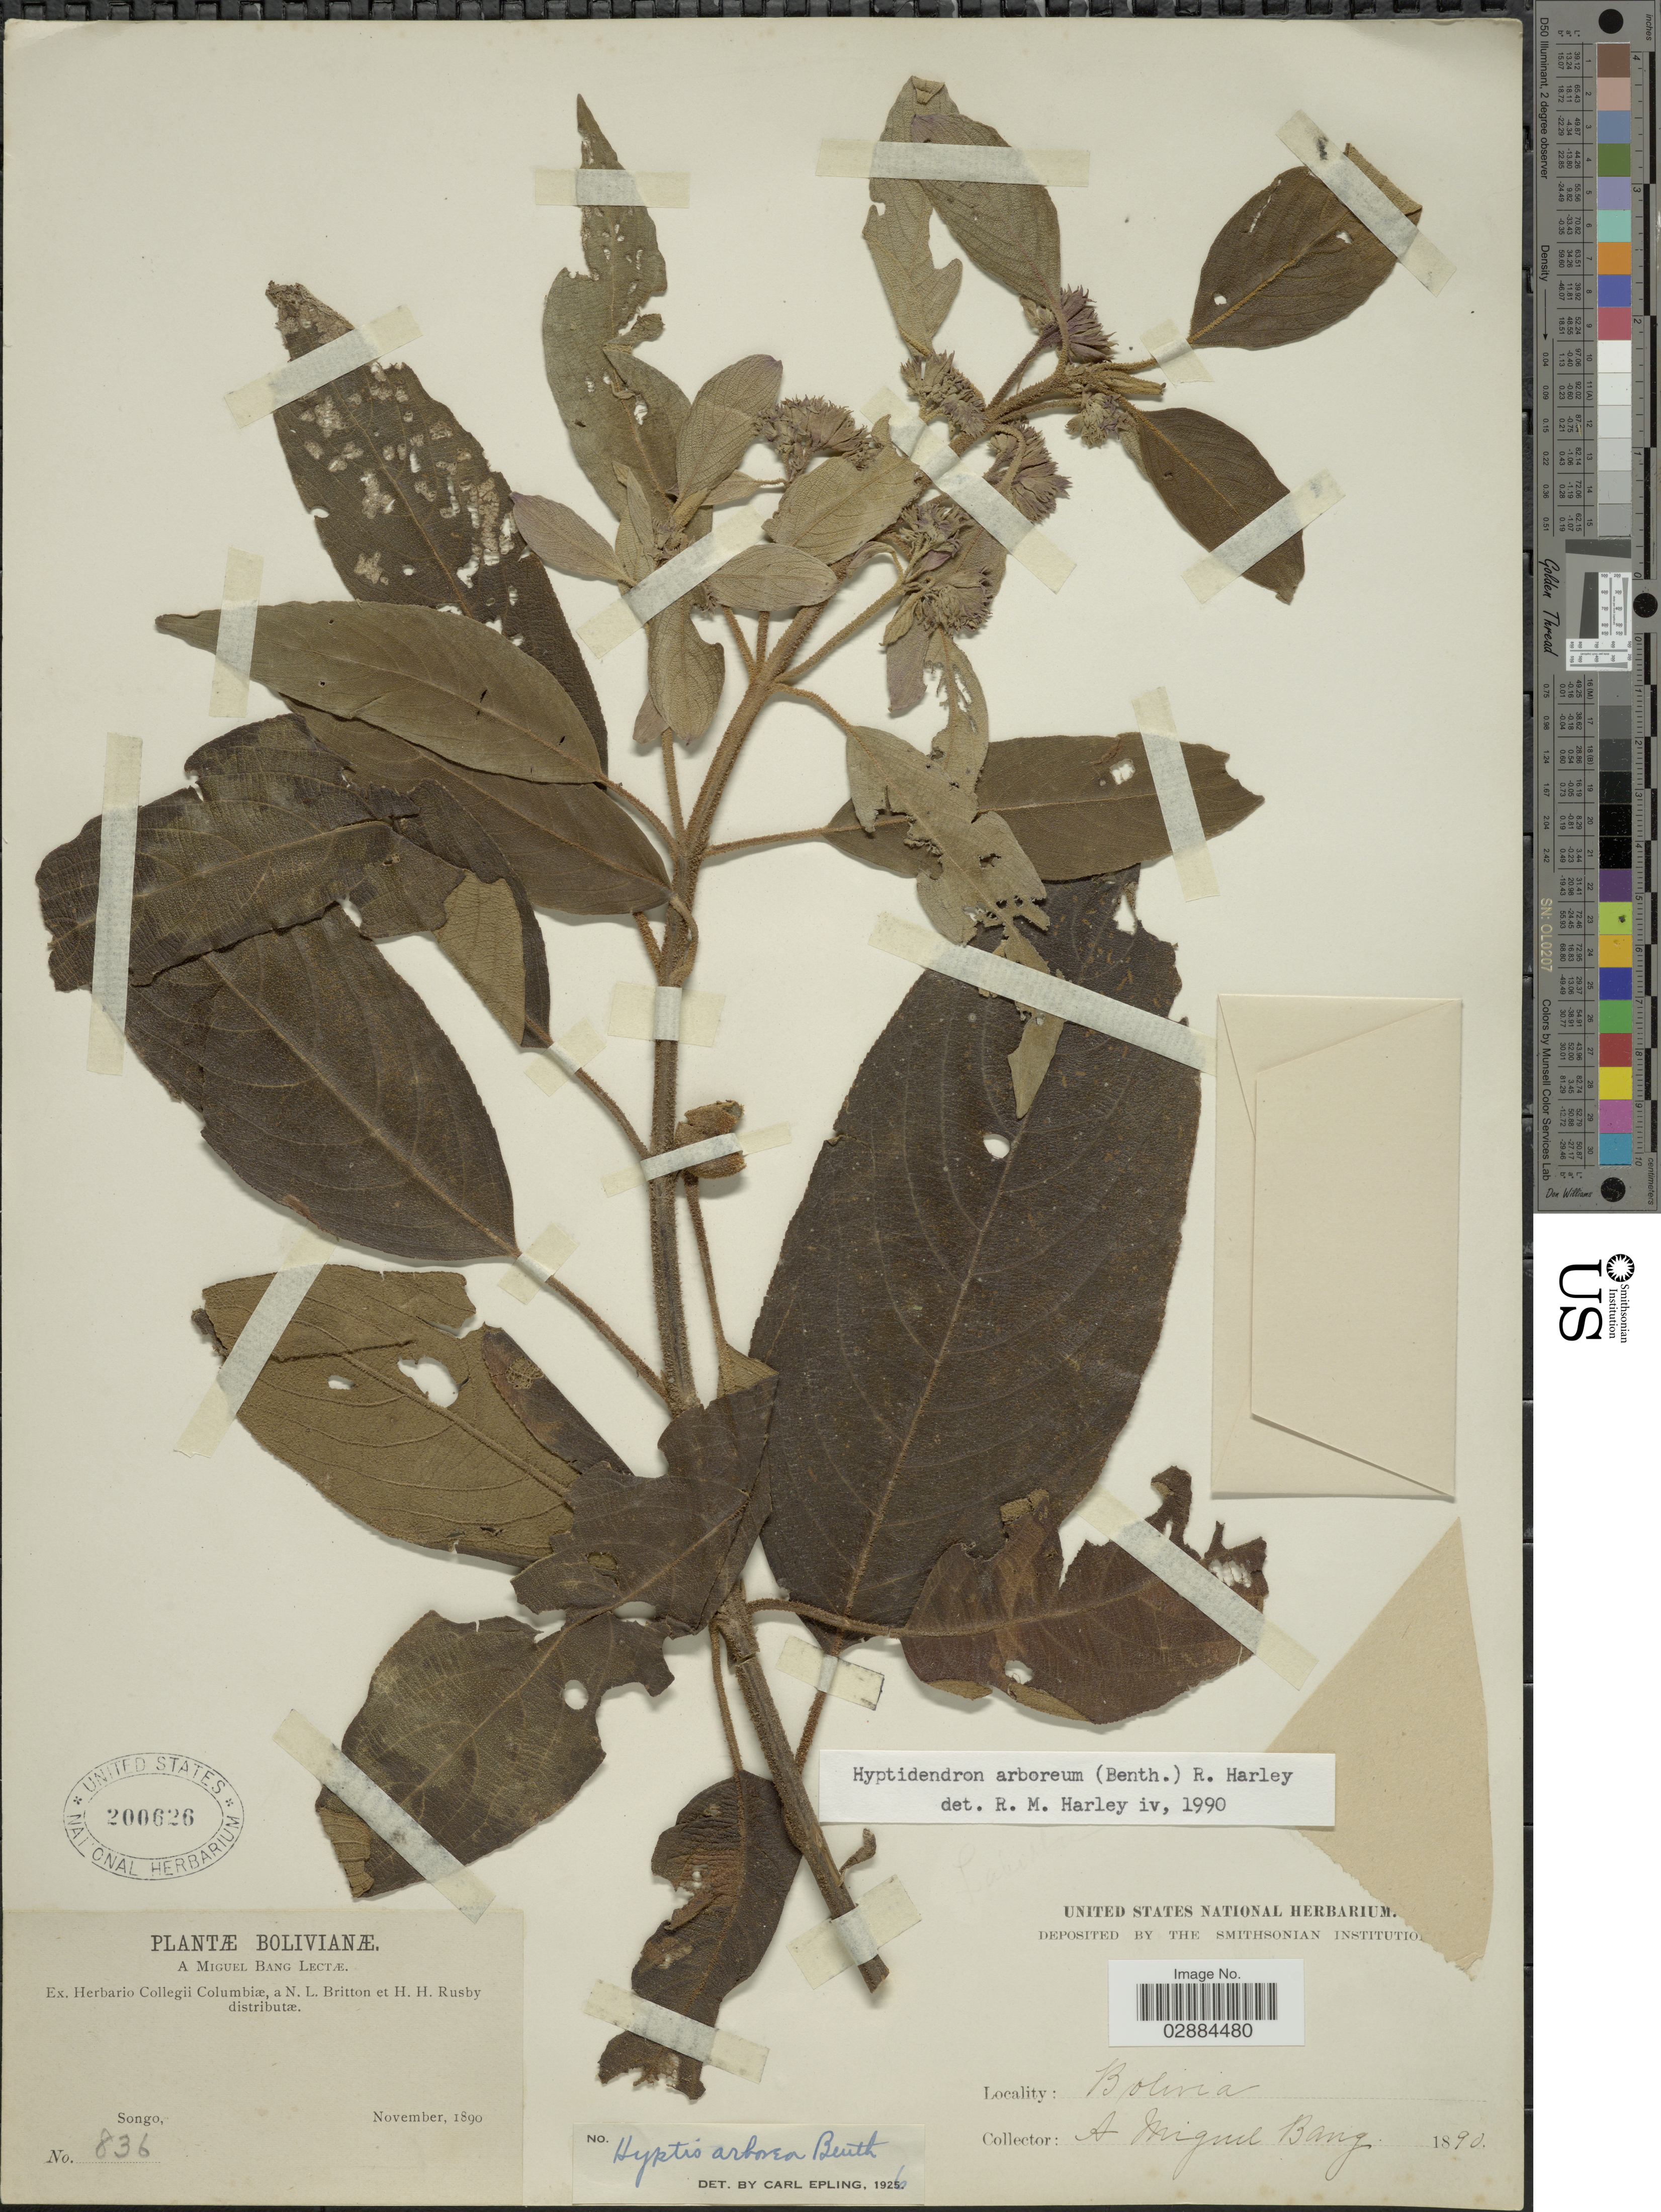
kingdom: Plantae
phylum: Tracheophyta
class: Magnoliopsida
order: Lamiales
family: Lamiaceae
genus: Hyptidendron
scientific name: Hyptidendron arboreum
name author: (Benth.) Harley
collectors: M. Bang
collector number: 836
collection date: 1890-11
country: Bolivia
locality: Songo.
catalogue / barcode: US 200626